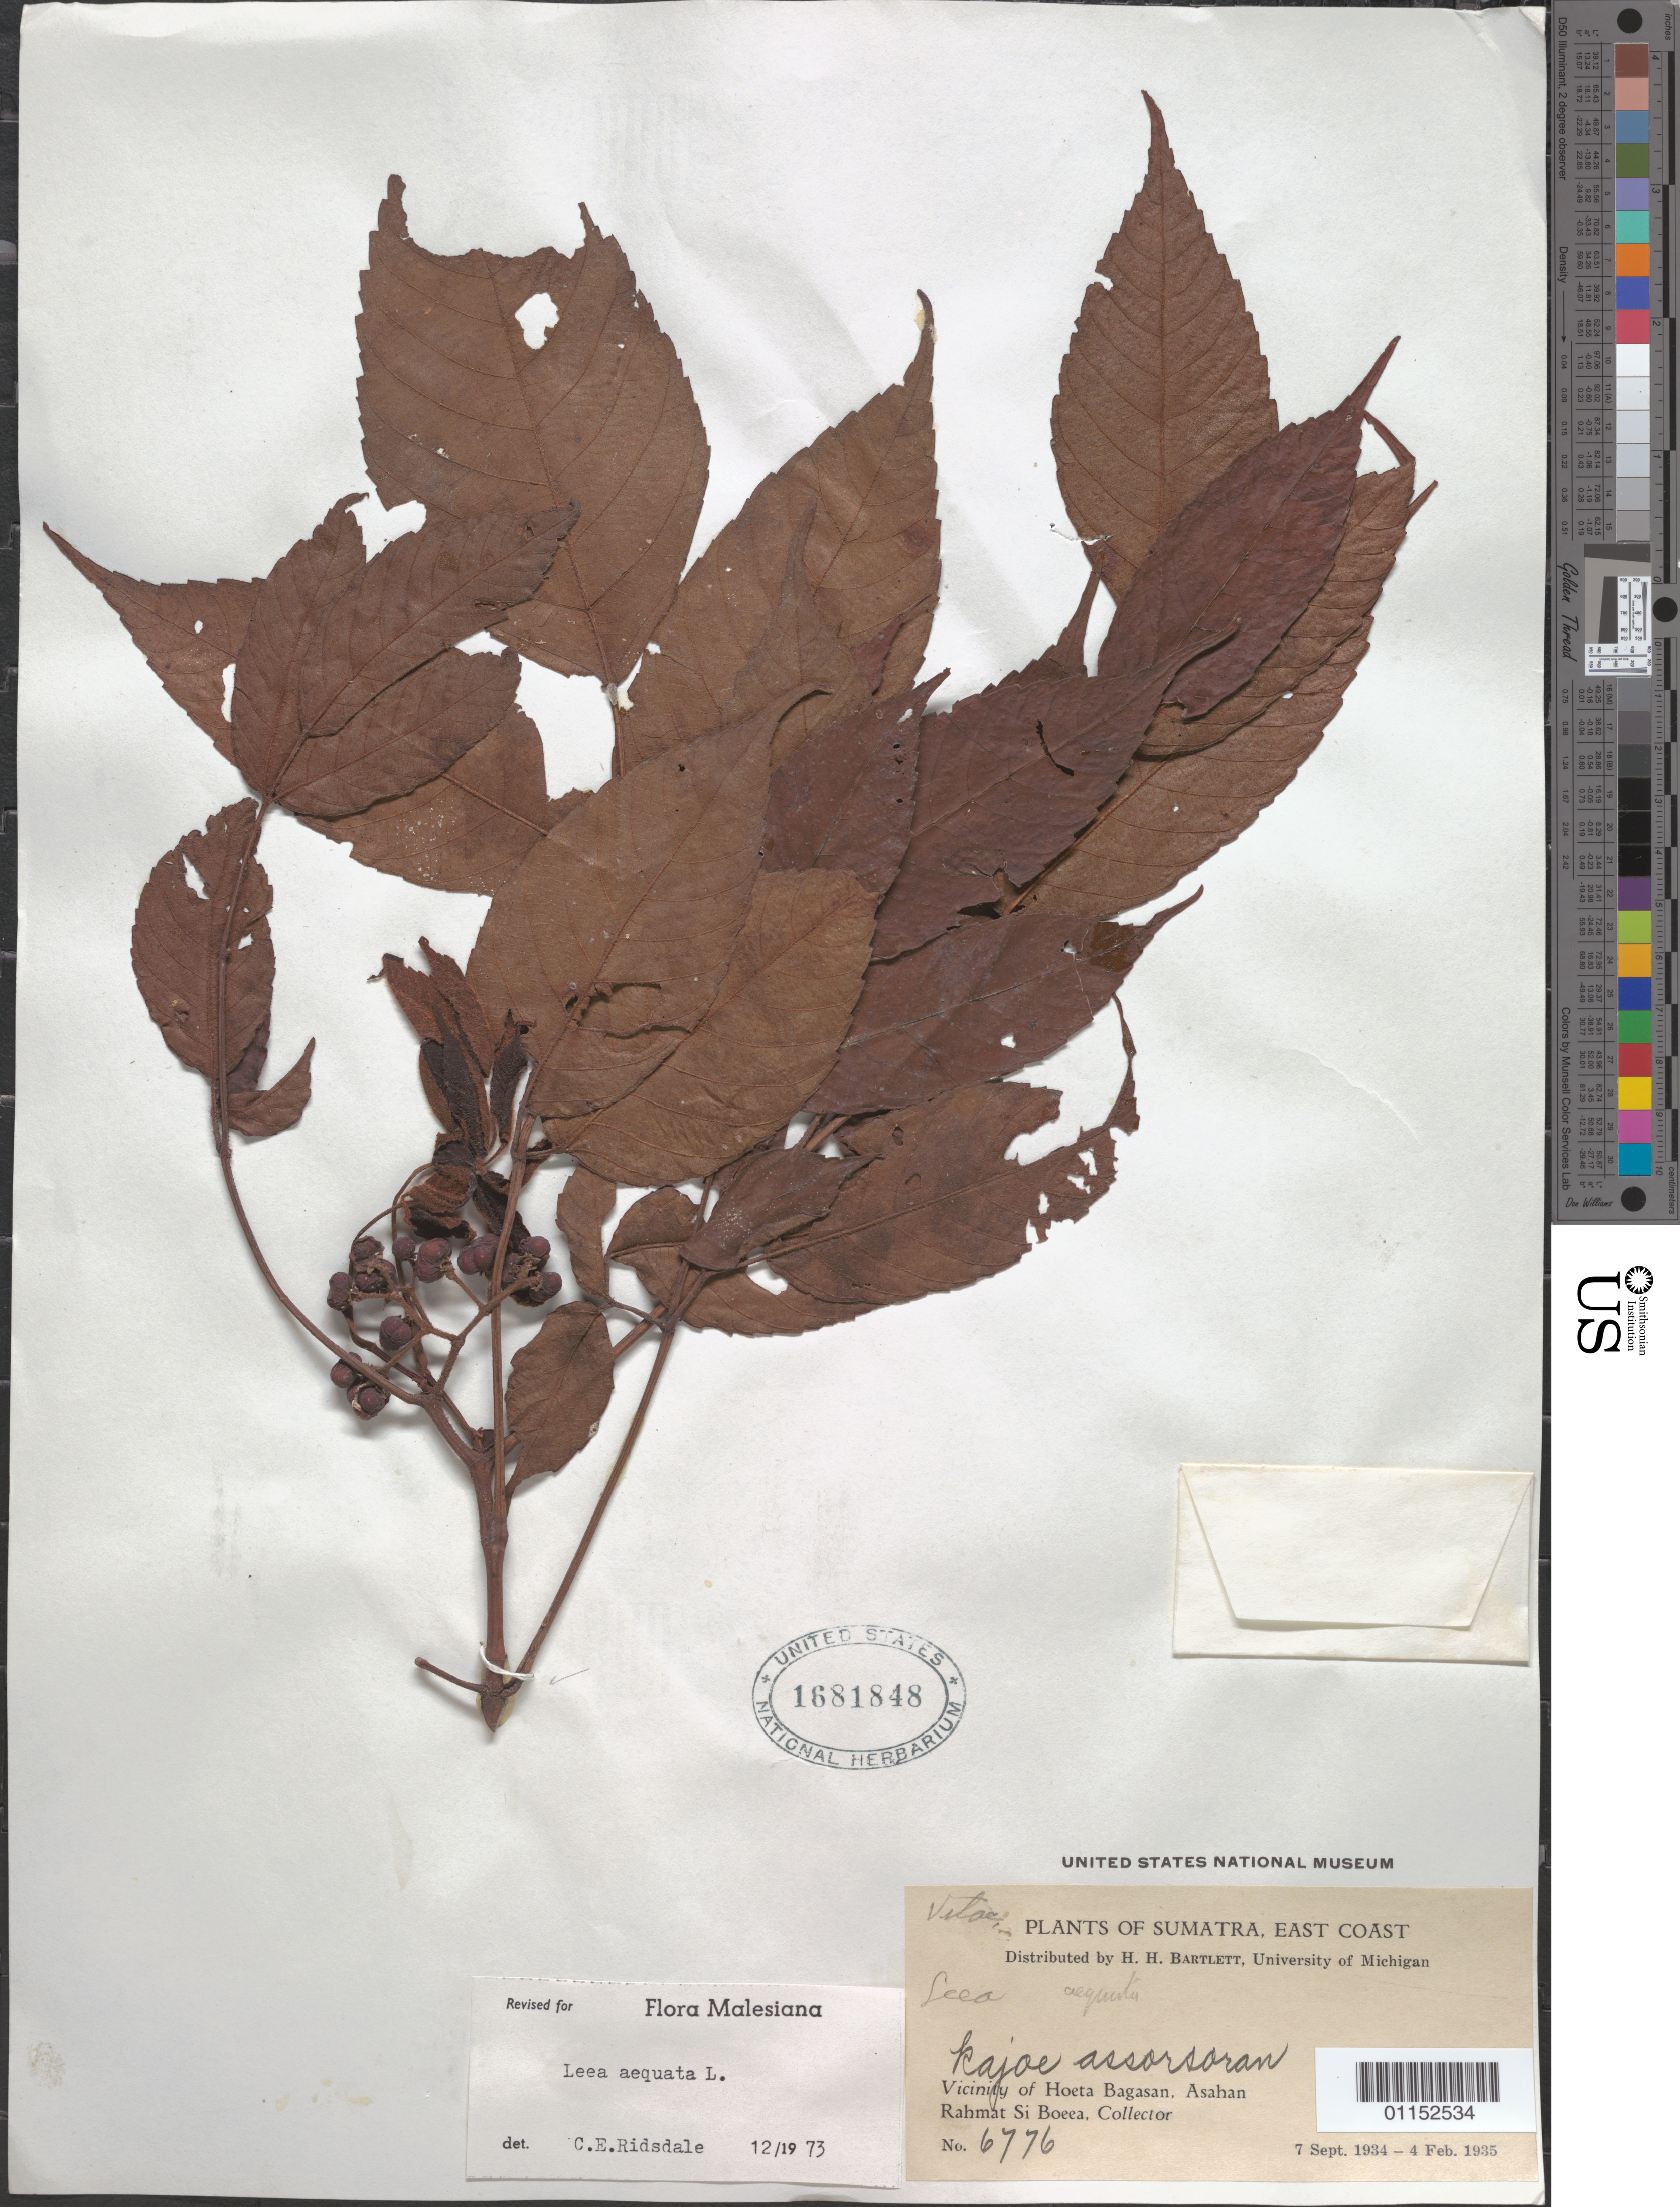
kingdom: Plantae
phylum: Tracheophyta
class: Magnoliopsida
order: Vitales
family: Vitaceae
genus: Leea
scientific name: Leea aequata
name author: L.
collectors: Rahmat Si Boeea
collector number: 6776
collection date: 1934-09-07/1935-02-04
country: Indonesia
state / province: Sumatra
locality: Vicinity of Hoeta Bagasan, Asahan.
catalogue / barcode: US 1681848